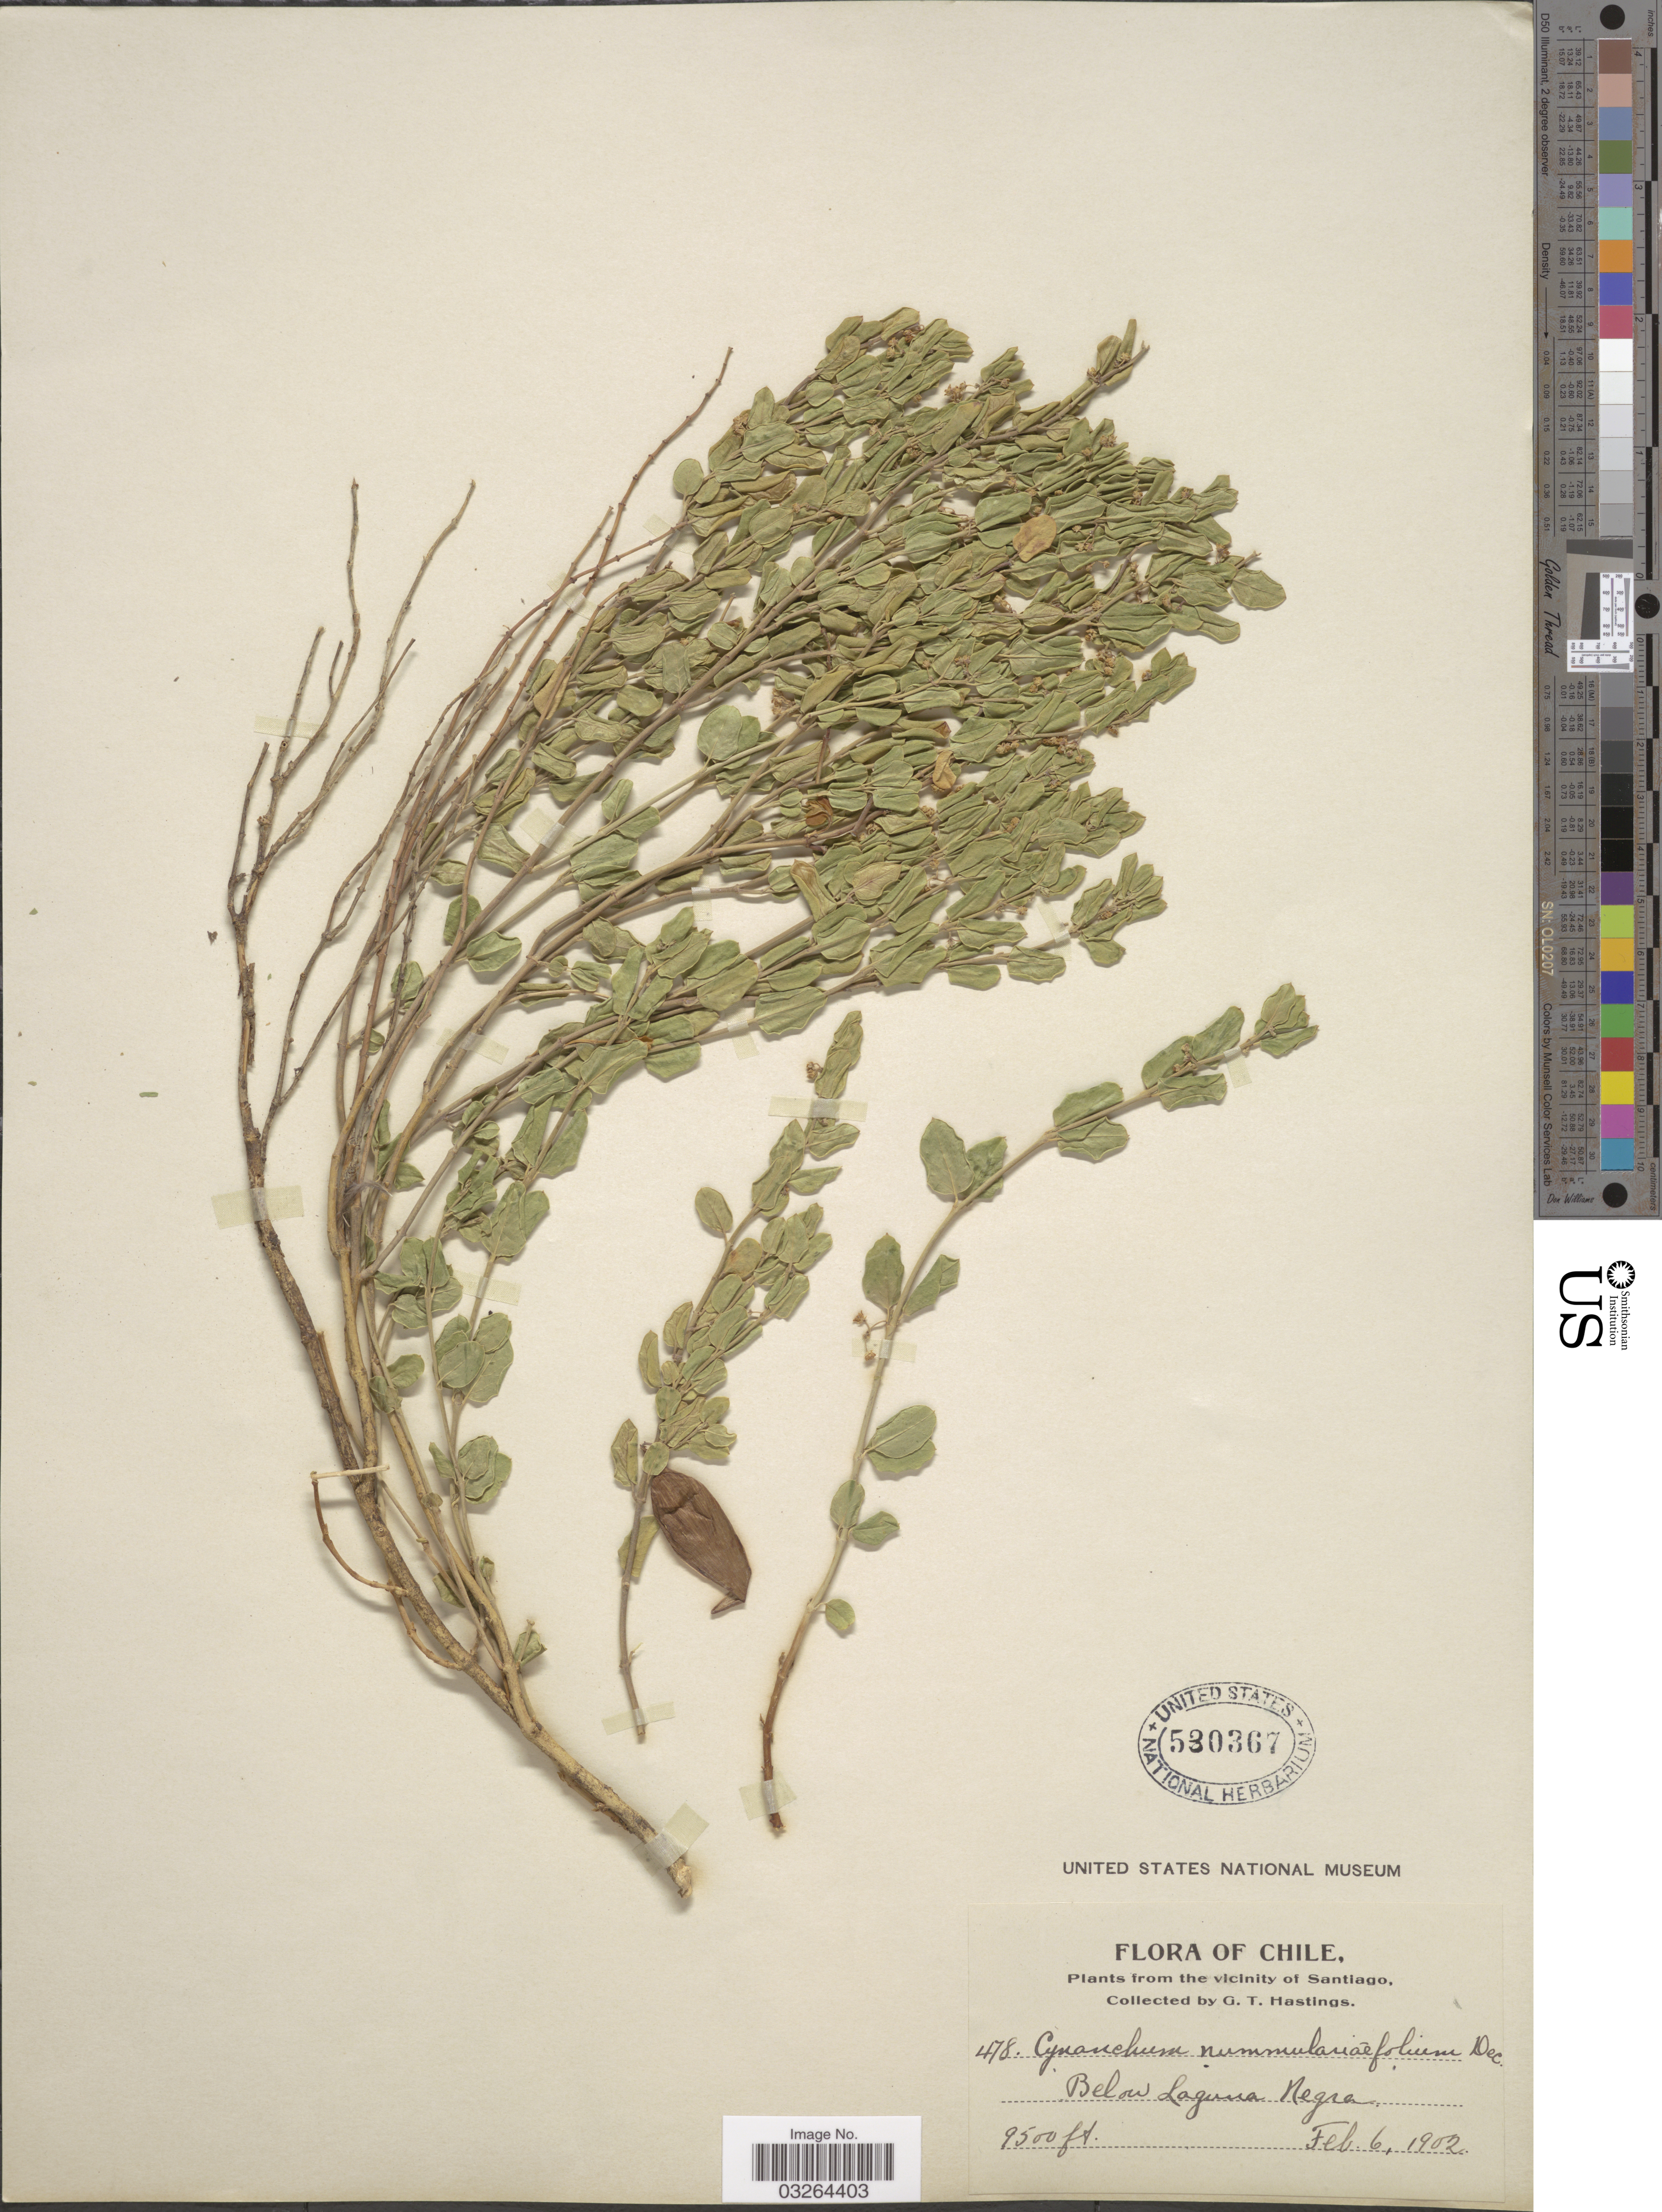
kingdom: Plantae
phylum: Tracheophyta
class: Magnoliopsida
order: Gentianales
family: Apocynaceae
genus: Cynanchum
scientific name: Cynanchum nummulariifolium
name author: Hook. & Arn.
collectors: G. Hastings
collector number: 478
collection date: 1902-02-06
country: Chile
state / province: Región Metropolitana (RM)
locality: Vicinity of Santiago. Below Laguna Negra.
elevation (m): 2896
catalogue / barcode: US 530367